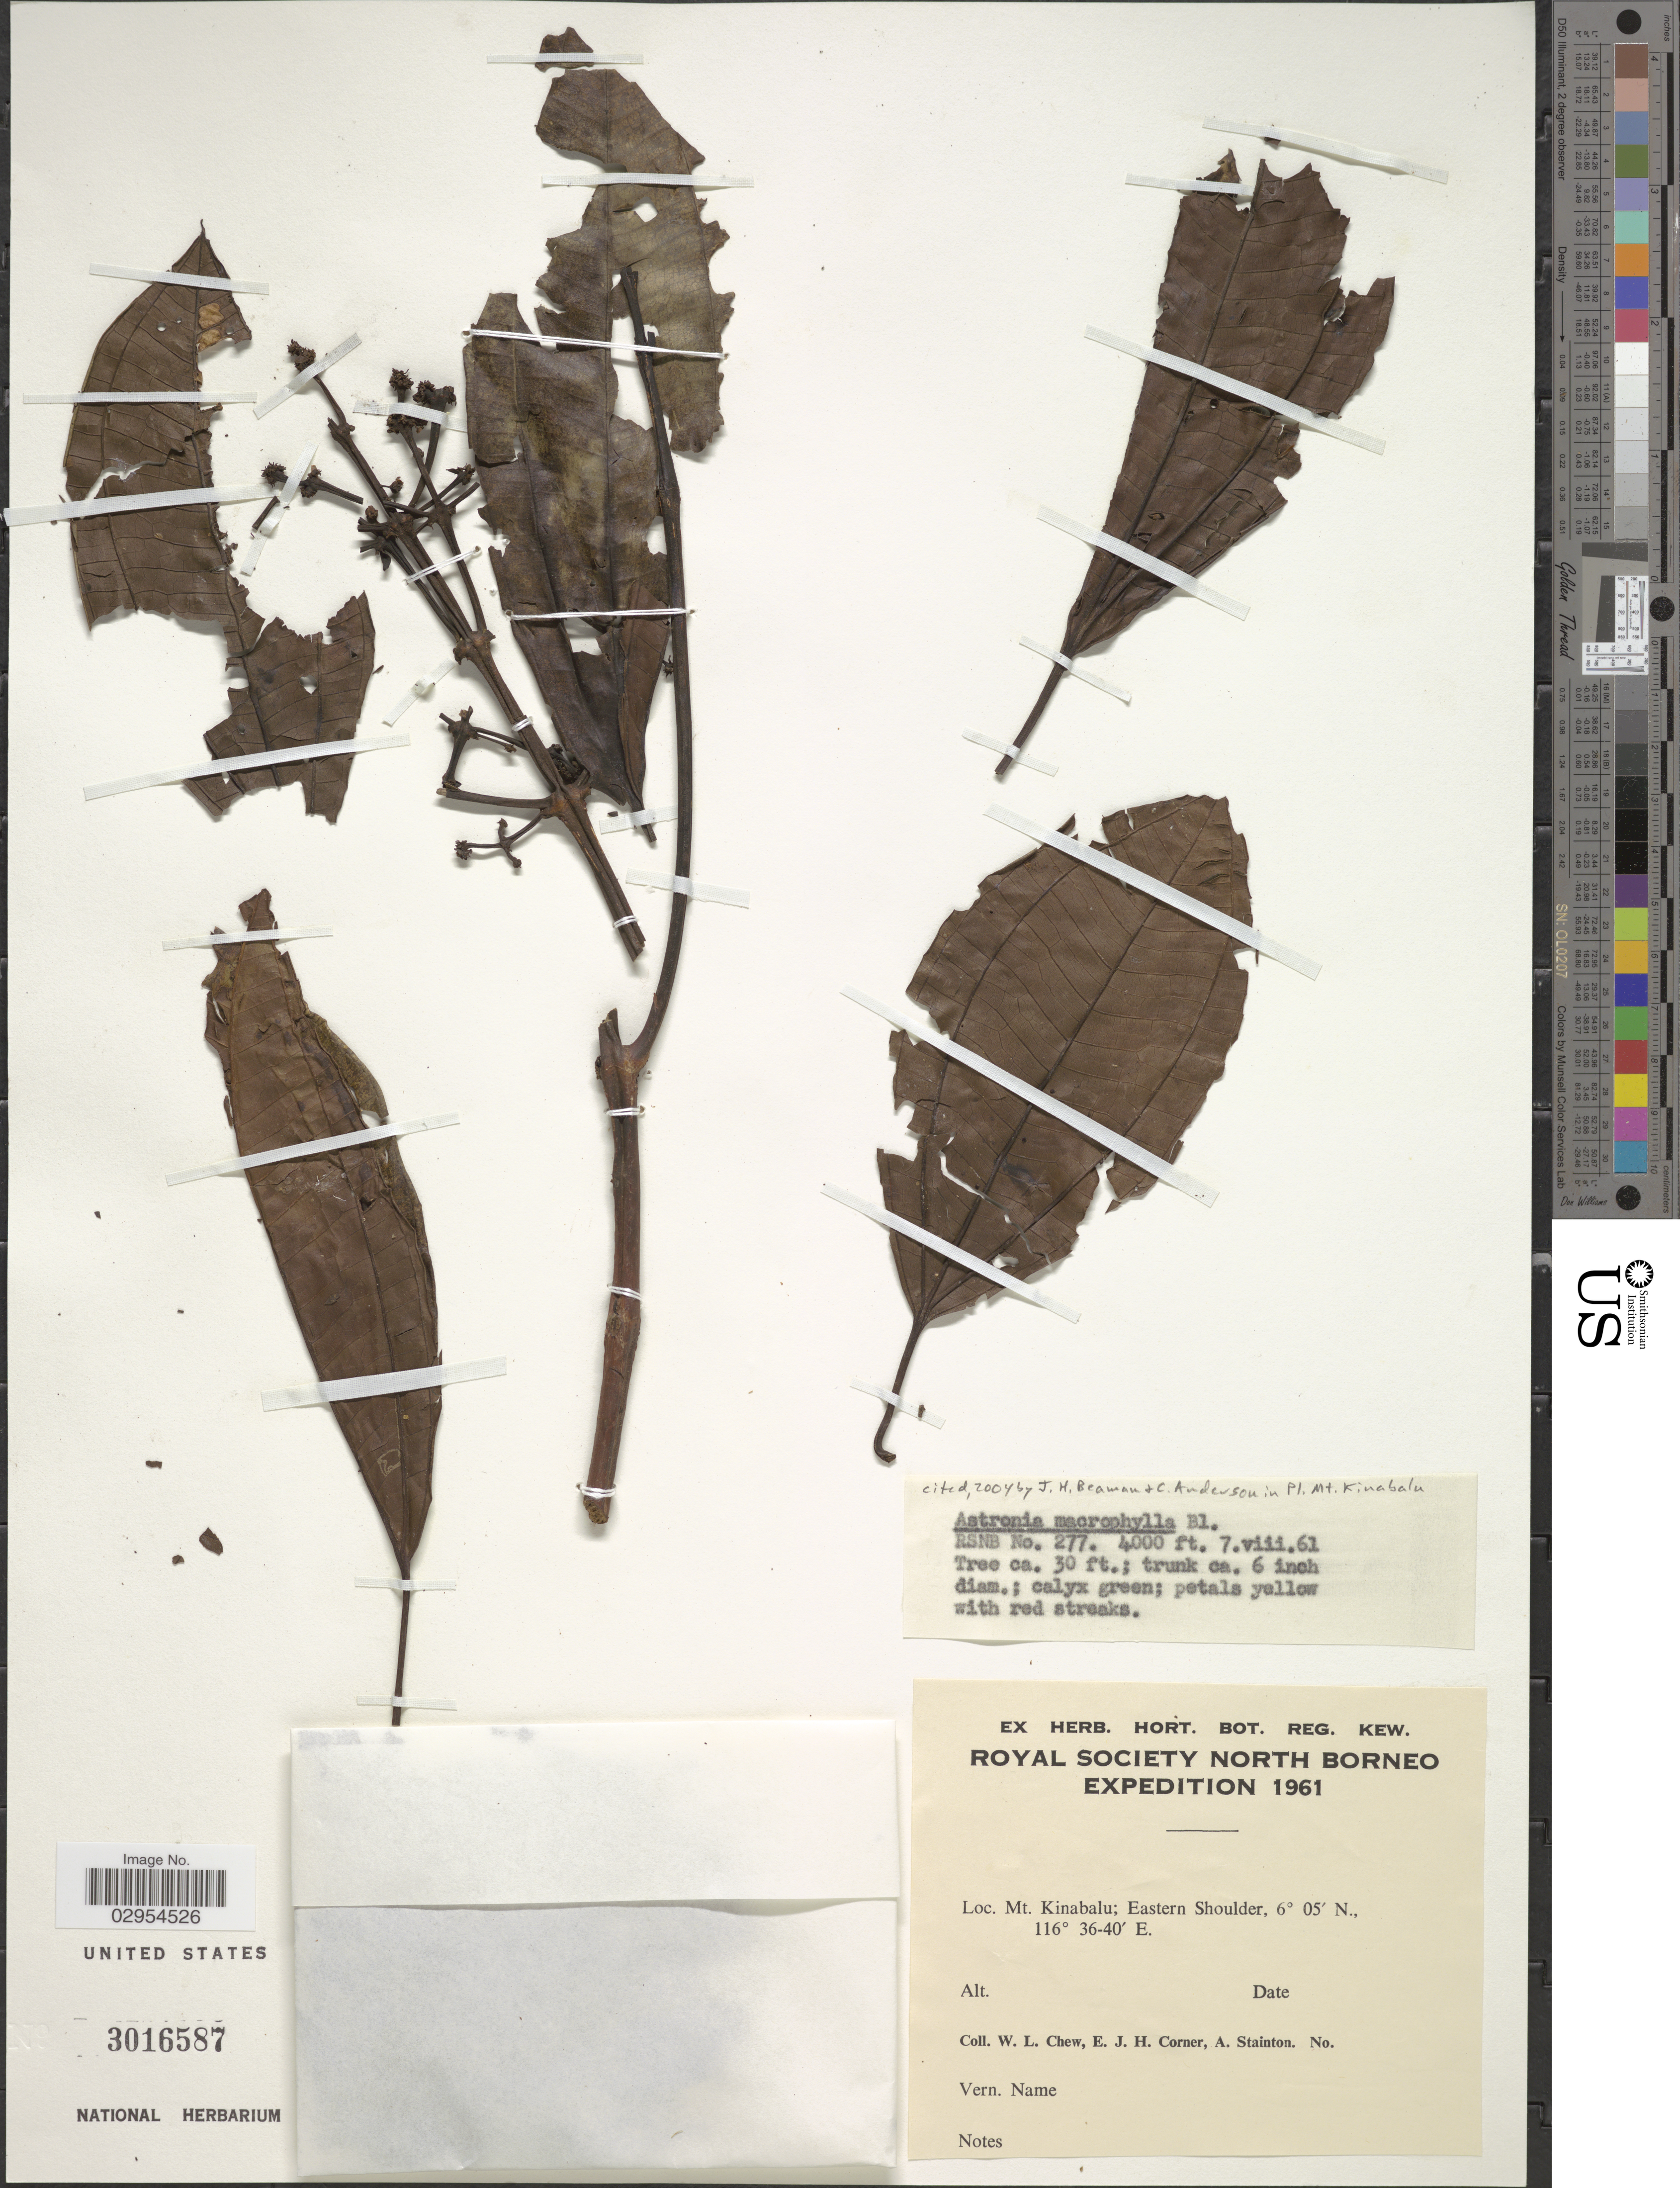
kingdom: Plantae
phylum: Tracheophyta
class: Magnoliopsida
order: Myrtales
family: Melastomataceae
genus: Astronia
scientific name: Astronia macrophylla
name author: Blume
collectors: W. Chew, E. Corner & A. Stainton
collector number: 277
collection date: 1961-08-07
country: Malaysia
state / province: Sabah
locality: North Borneo. Mt. Kinabalu; Eastern Shoulder.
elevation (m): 1219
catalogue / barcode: US 3016587